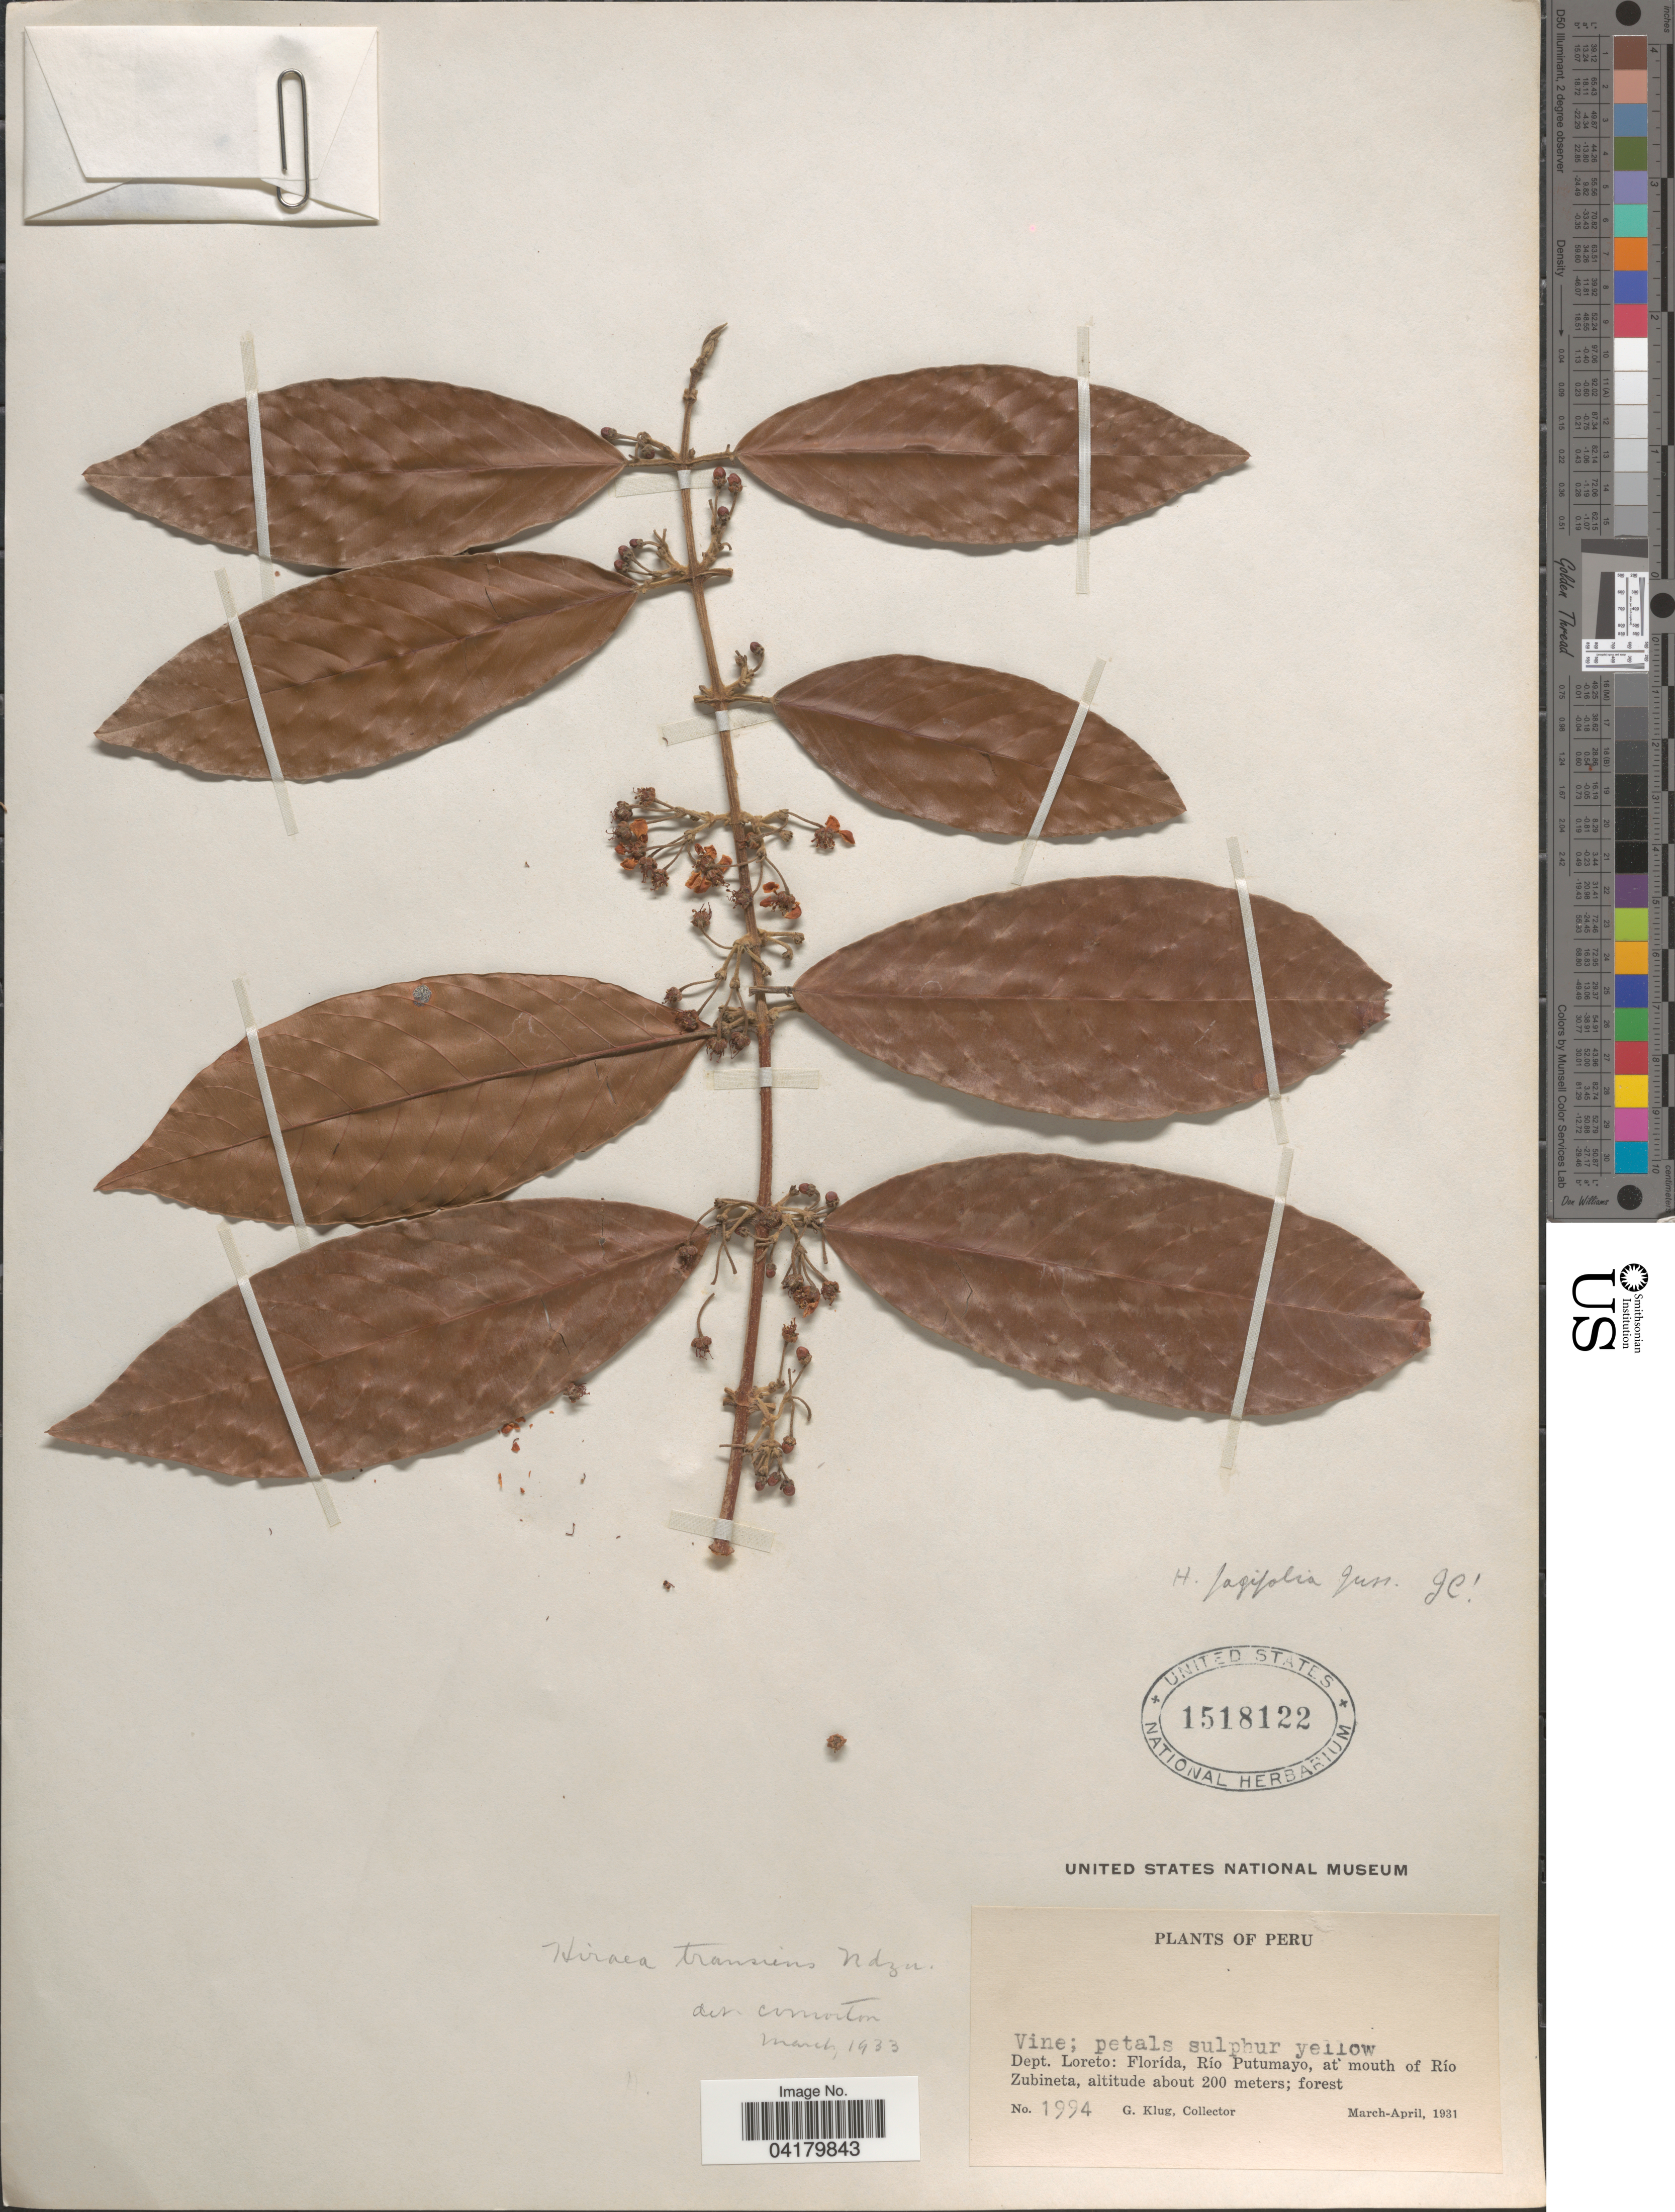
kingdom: Plantae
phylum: Tracheophyta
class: Magnoliopsida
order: Malpighiales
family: Malpighiaceae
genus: Hiraea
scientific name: Hiraea transiens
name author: Nied.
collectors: G. Klug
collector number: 1994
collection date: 1931-03/1931-04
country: Peru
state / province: Loreto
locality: Dept. Loreto: Florída, Río Putumayo, at mouth of Río Zubineta.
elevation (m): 200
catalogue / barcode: US 1518122